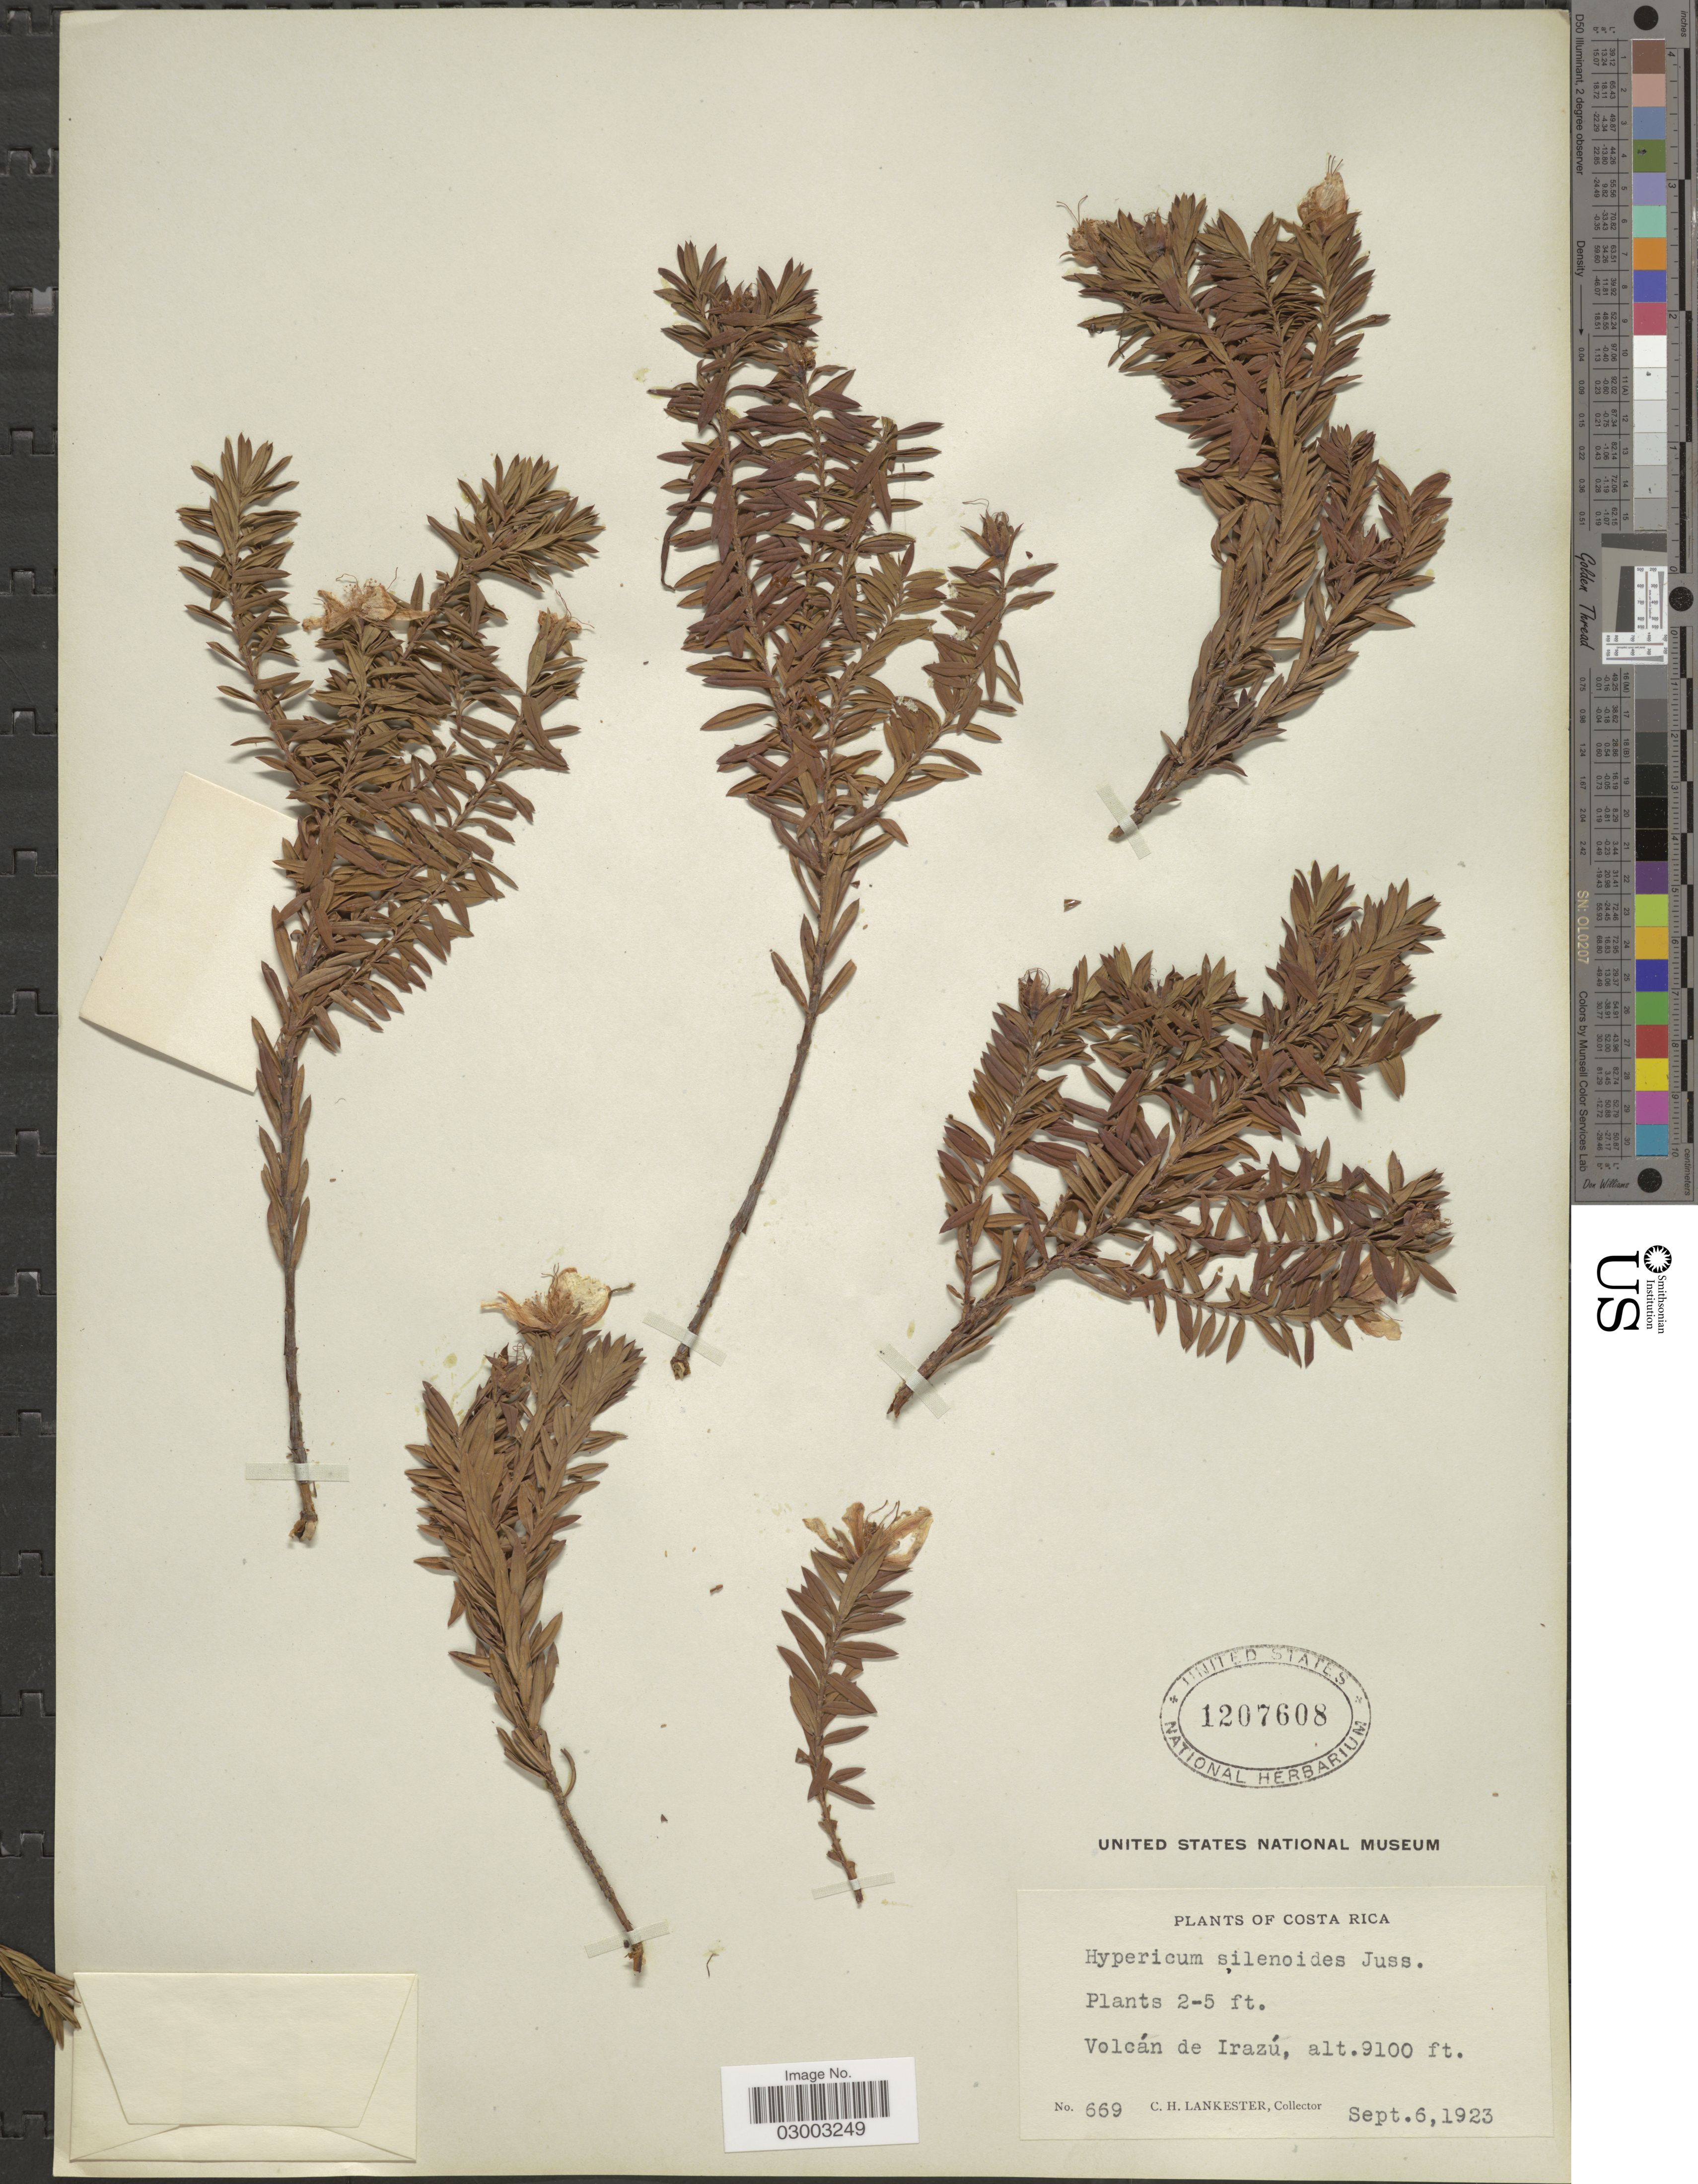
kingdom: Plantae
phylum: Tracheophyta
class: Magnoliopsida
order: Malpighiales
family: Hypericaceae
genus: Hypericum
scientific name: Hypericum irazuense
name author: Kuntze ex N. Robson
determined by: Strong, Mark T., (BOT), Smithsonian Institution - National Museum of Natural History (UNITED STATES)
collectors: C. H. Lankester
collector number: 669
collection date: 1923-09-06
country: Costa Rica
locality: Volcán de Irazú.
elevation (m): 2774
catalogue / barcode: US 1207608